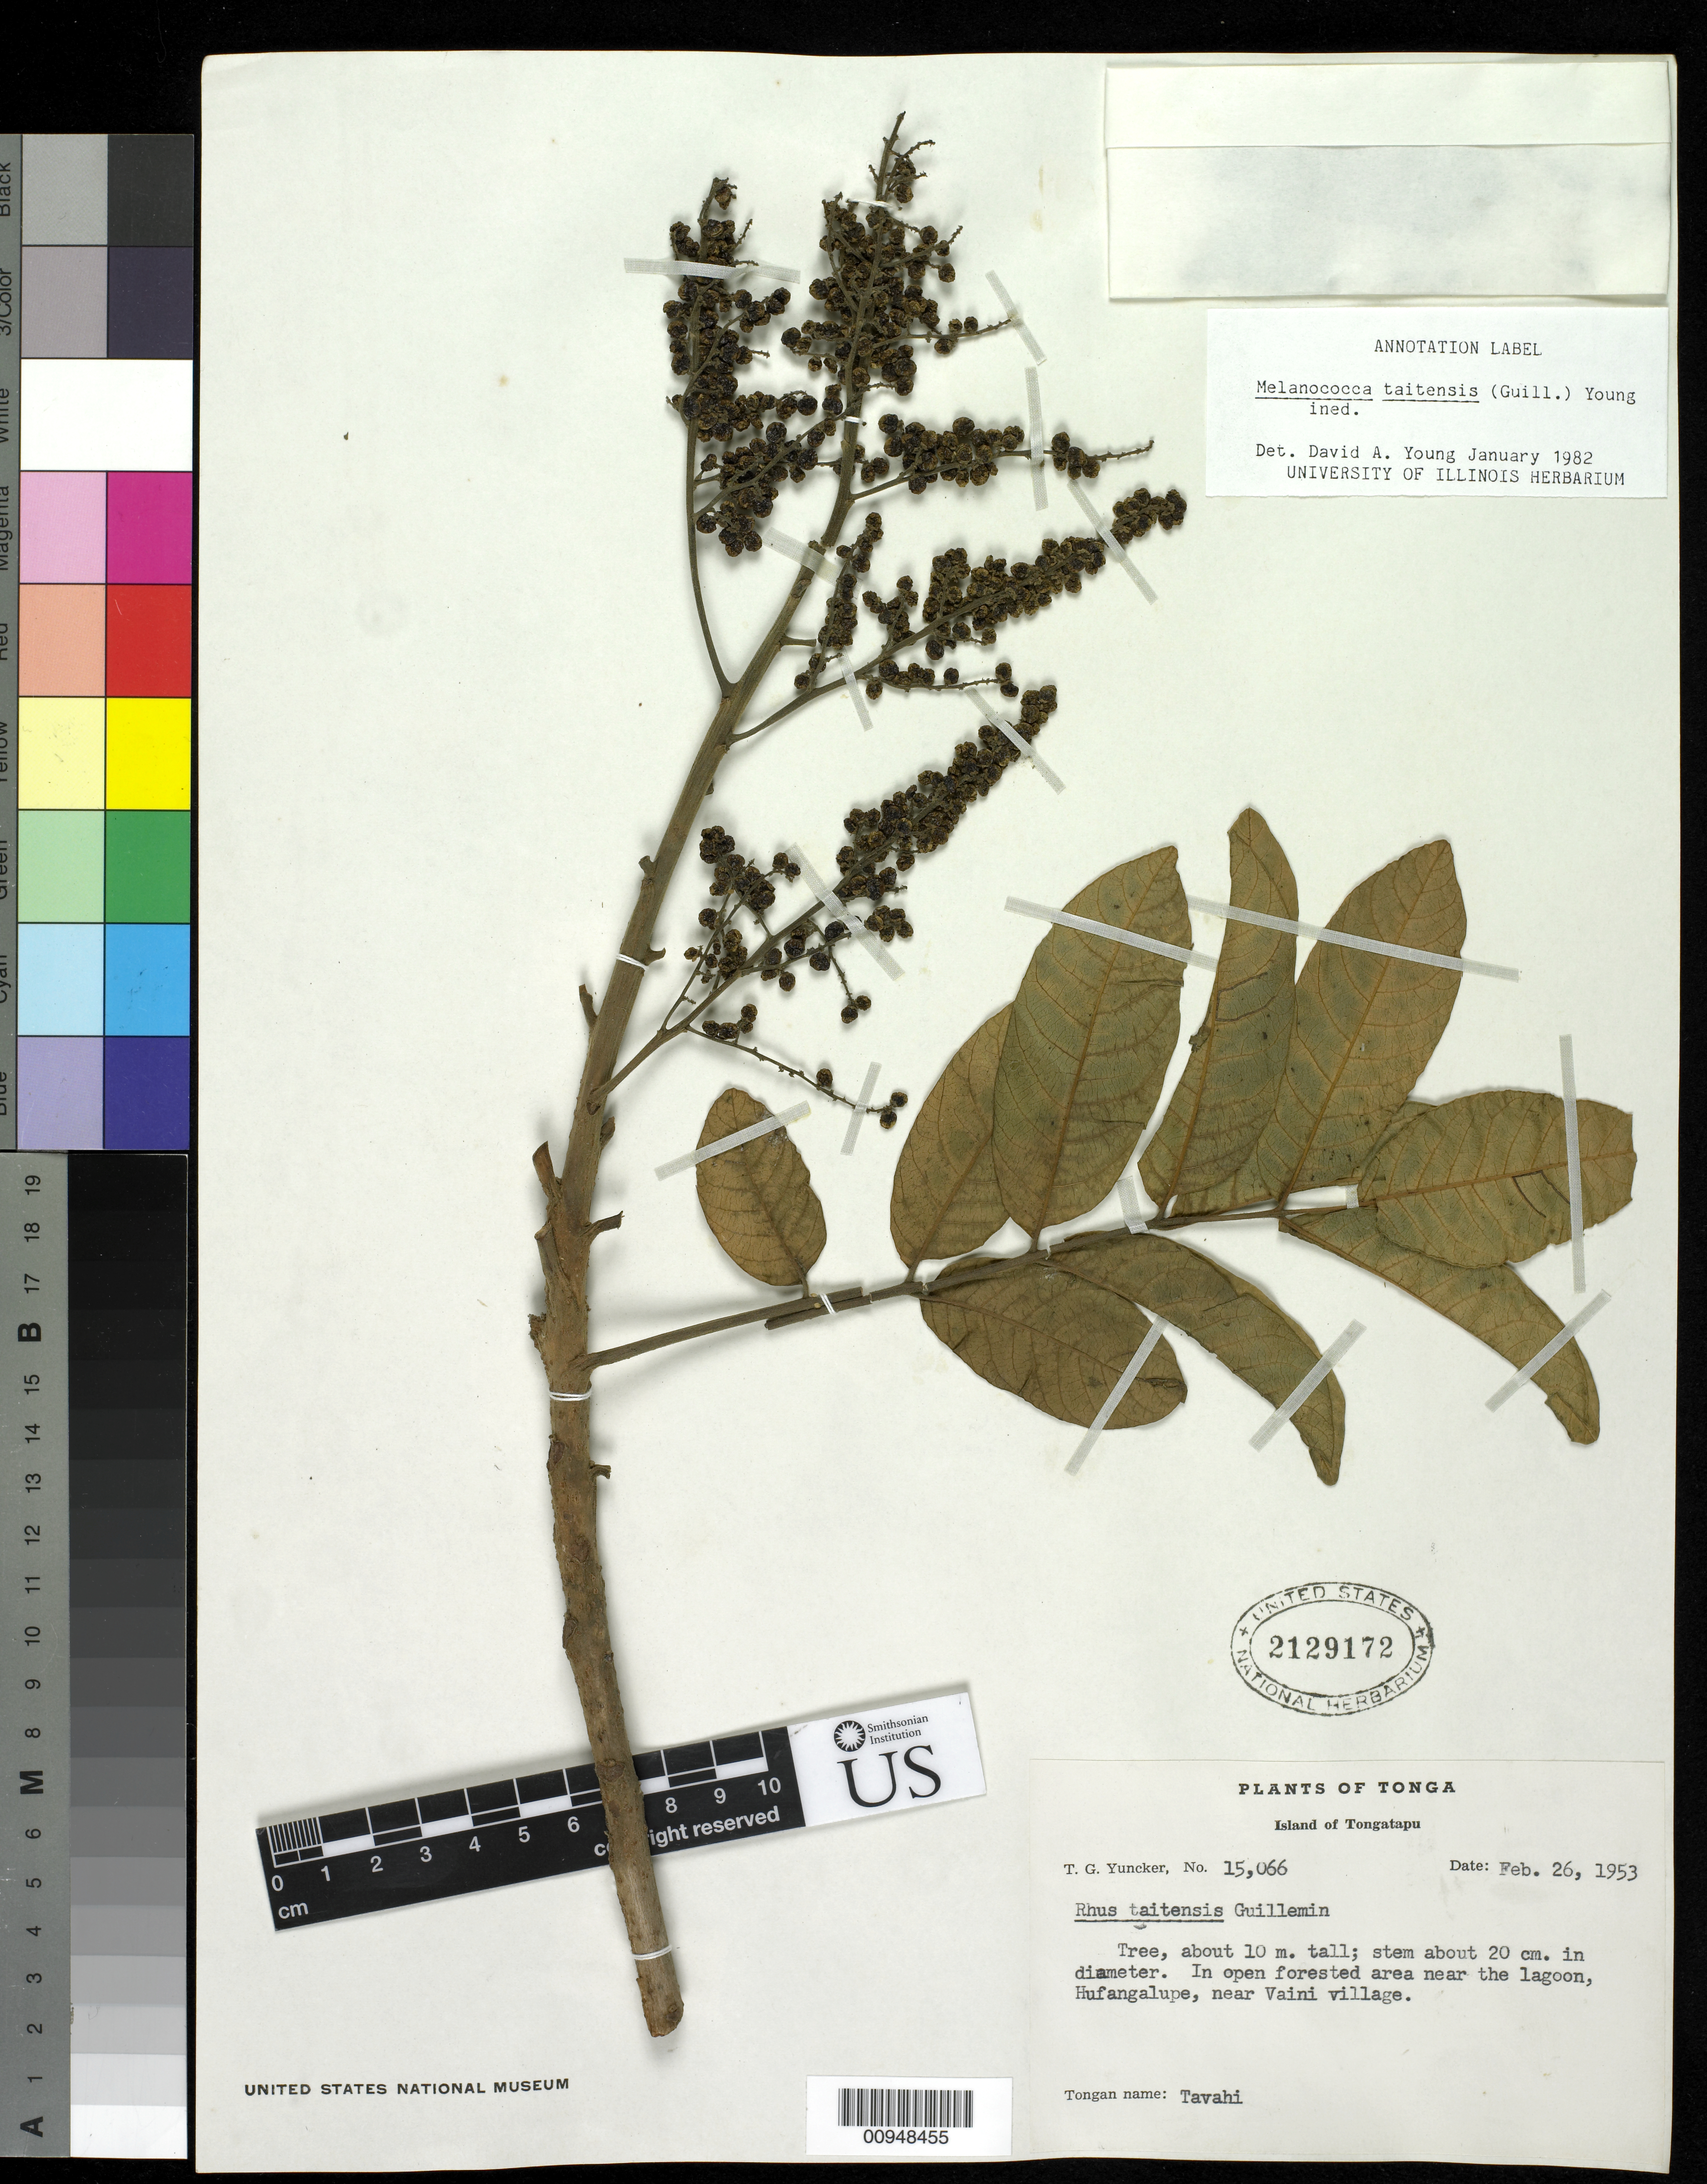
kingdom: Plantae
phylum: Tracheophyta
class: Magnoliopsida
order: Sapindales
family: Anacardiaceae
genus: Rhus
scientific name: Rhus taitensis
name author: Guill.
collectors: T. G. Yuncker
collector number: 15066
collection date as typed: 26 Feb 1953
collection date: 1953-02-26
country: Tonga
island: Tongatapu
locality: Hufangalupe, near Vaini village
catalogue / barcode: US 2129172